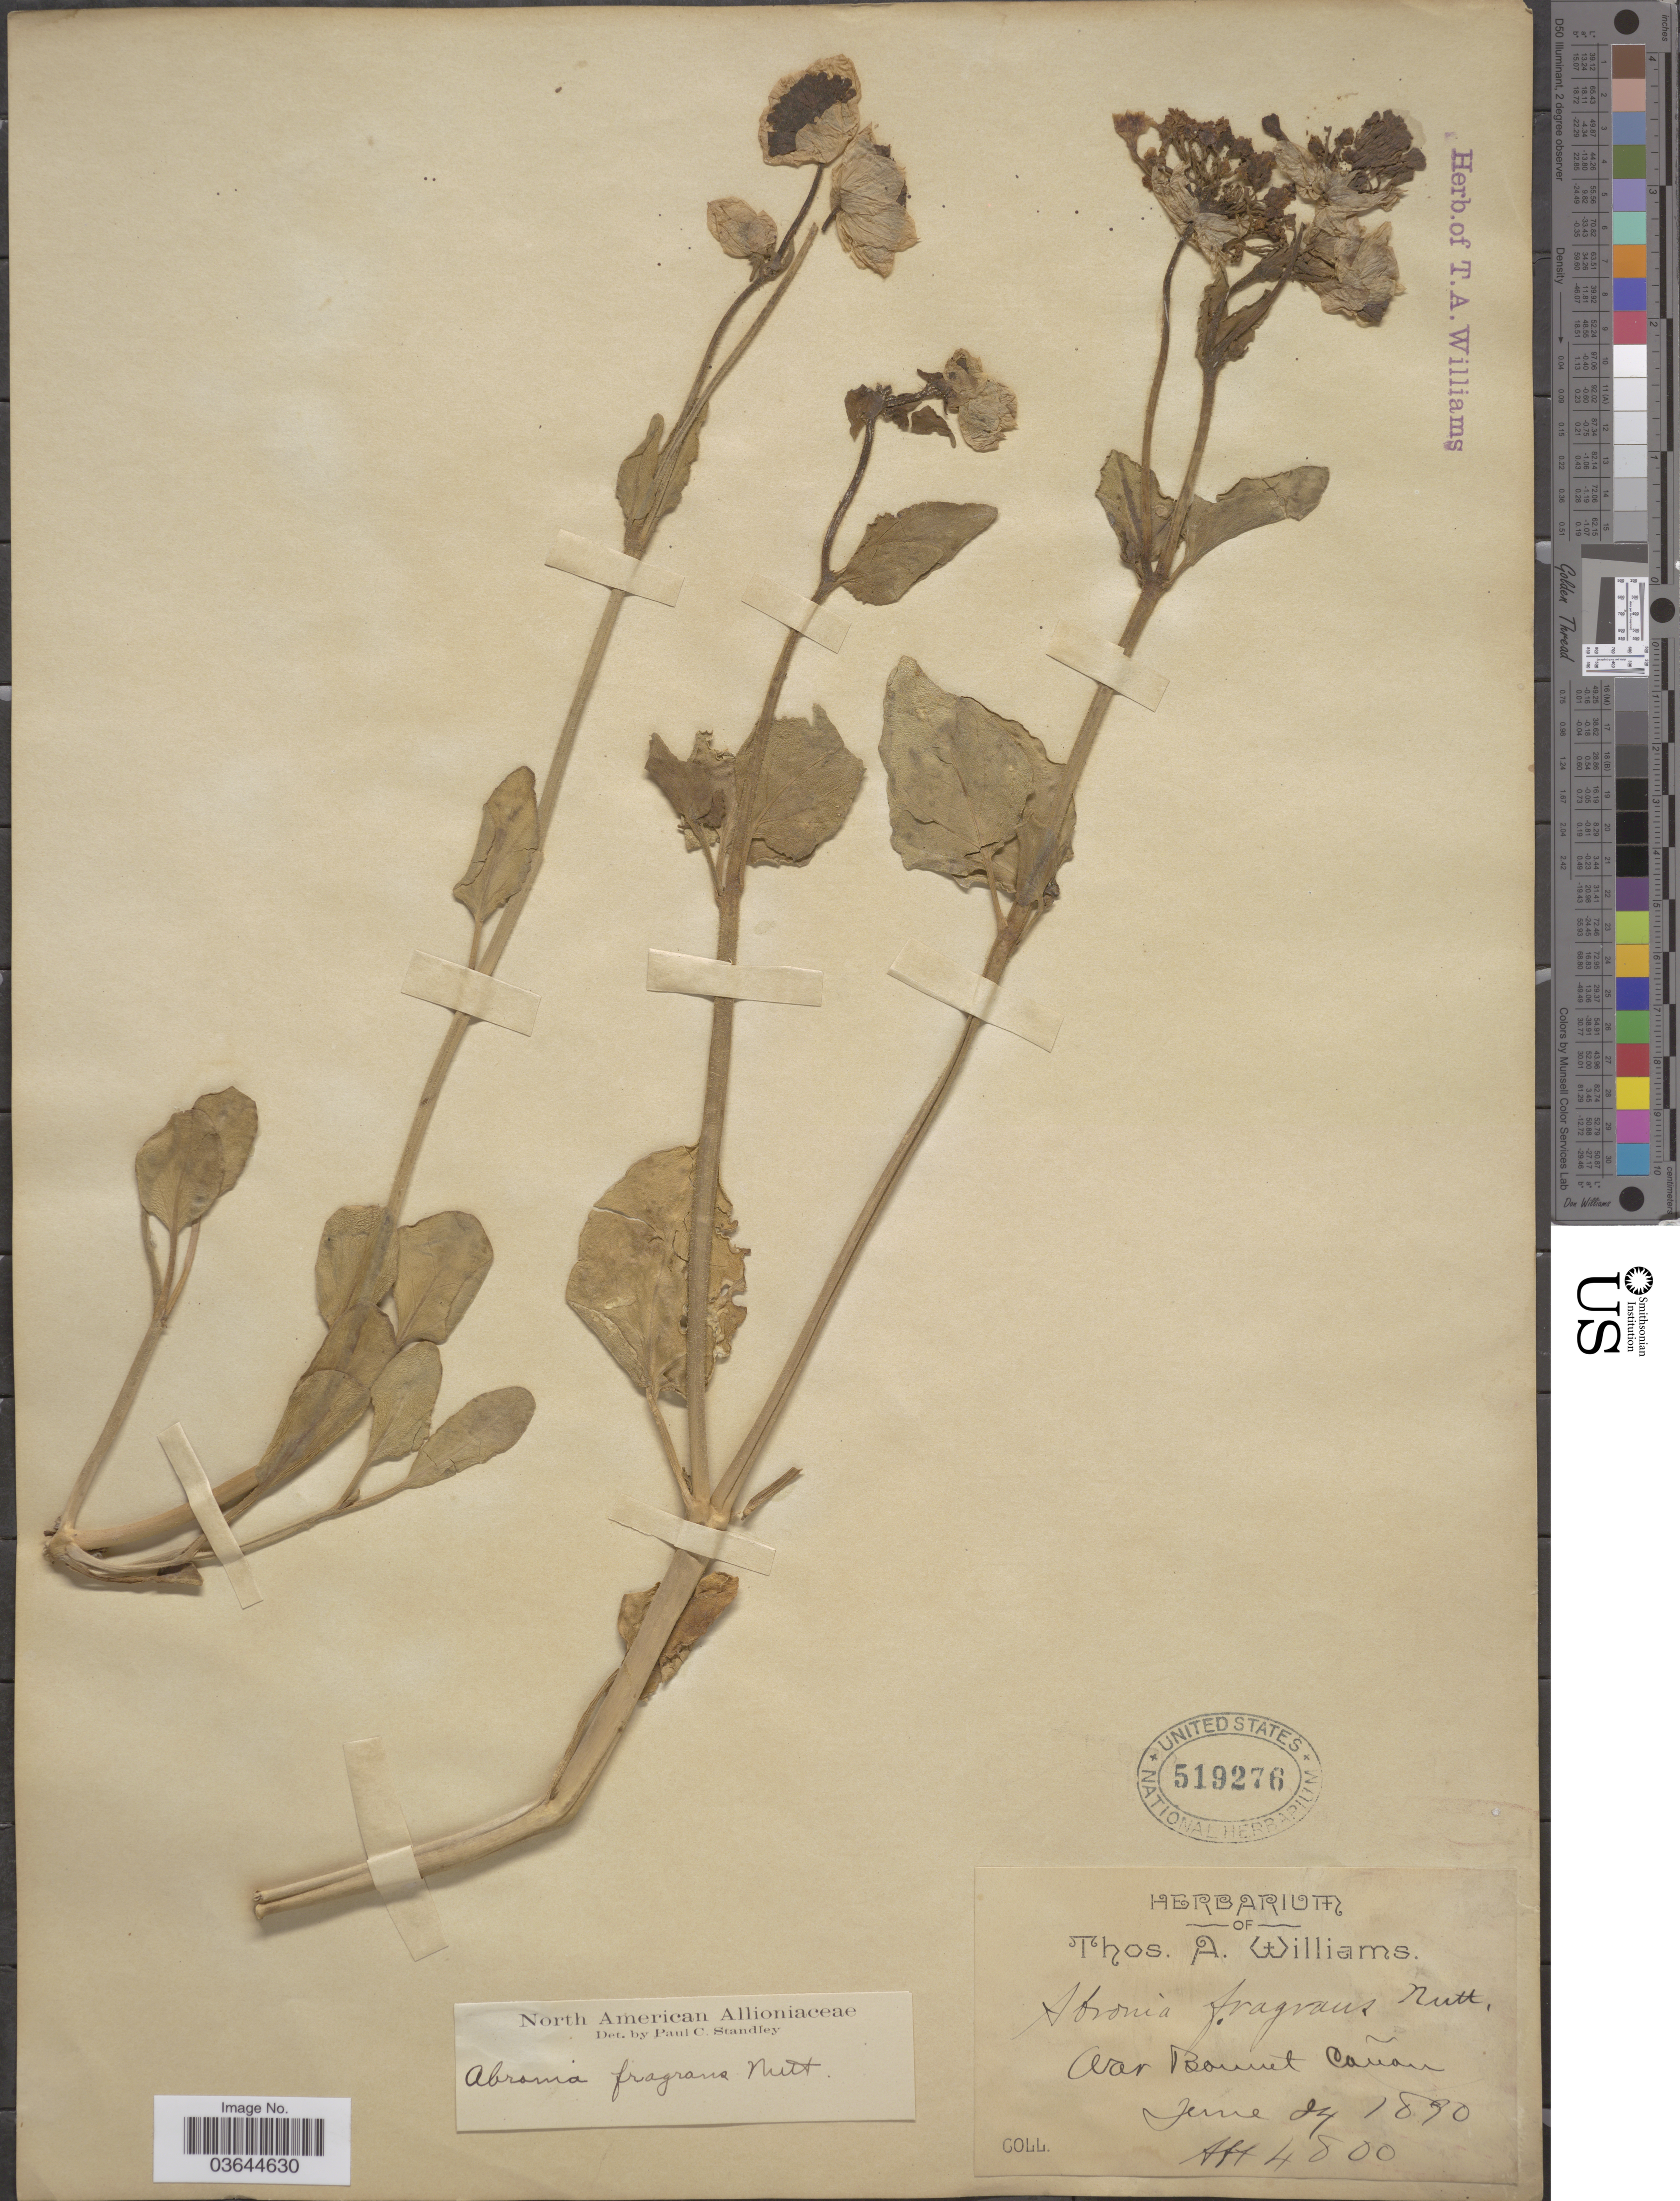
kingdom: Plantae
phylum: Tracheophyta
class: Magnoliopsida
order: Caryophyllales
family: Nyctaginaceae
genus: Abronia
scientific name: Abronia fragrans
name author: Nutt. ex Hook.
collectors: ex herb. Thos. A. Williams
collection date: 1890-06-24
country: United States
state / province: Nebraska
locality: War Bonnet Cañon.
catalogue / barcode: US 519276